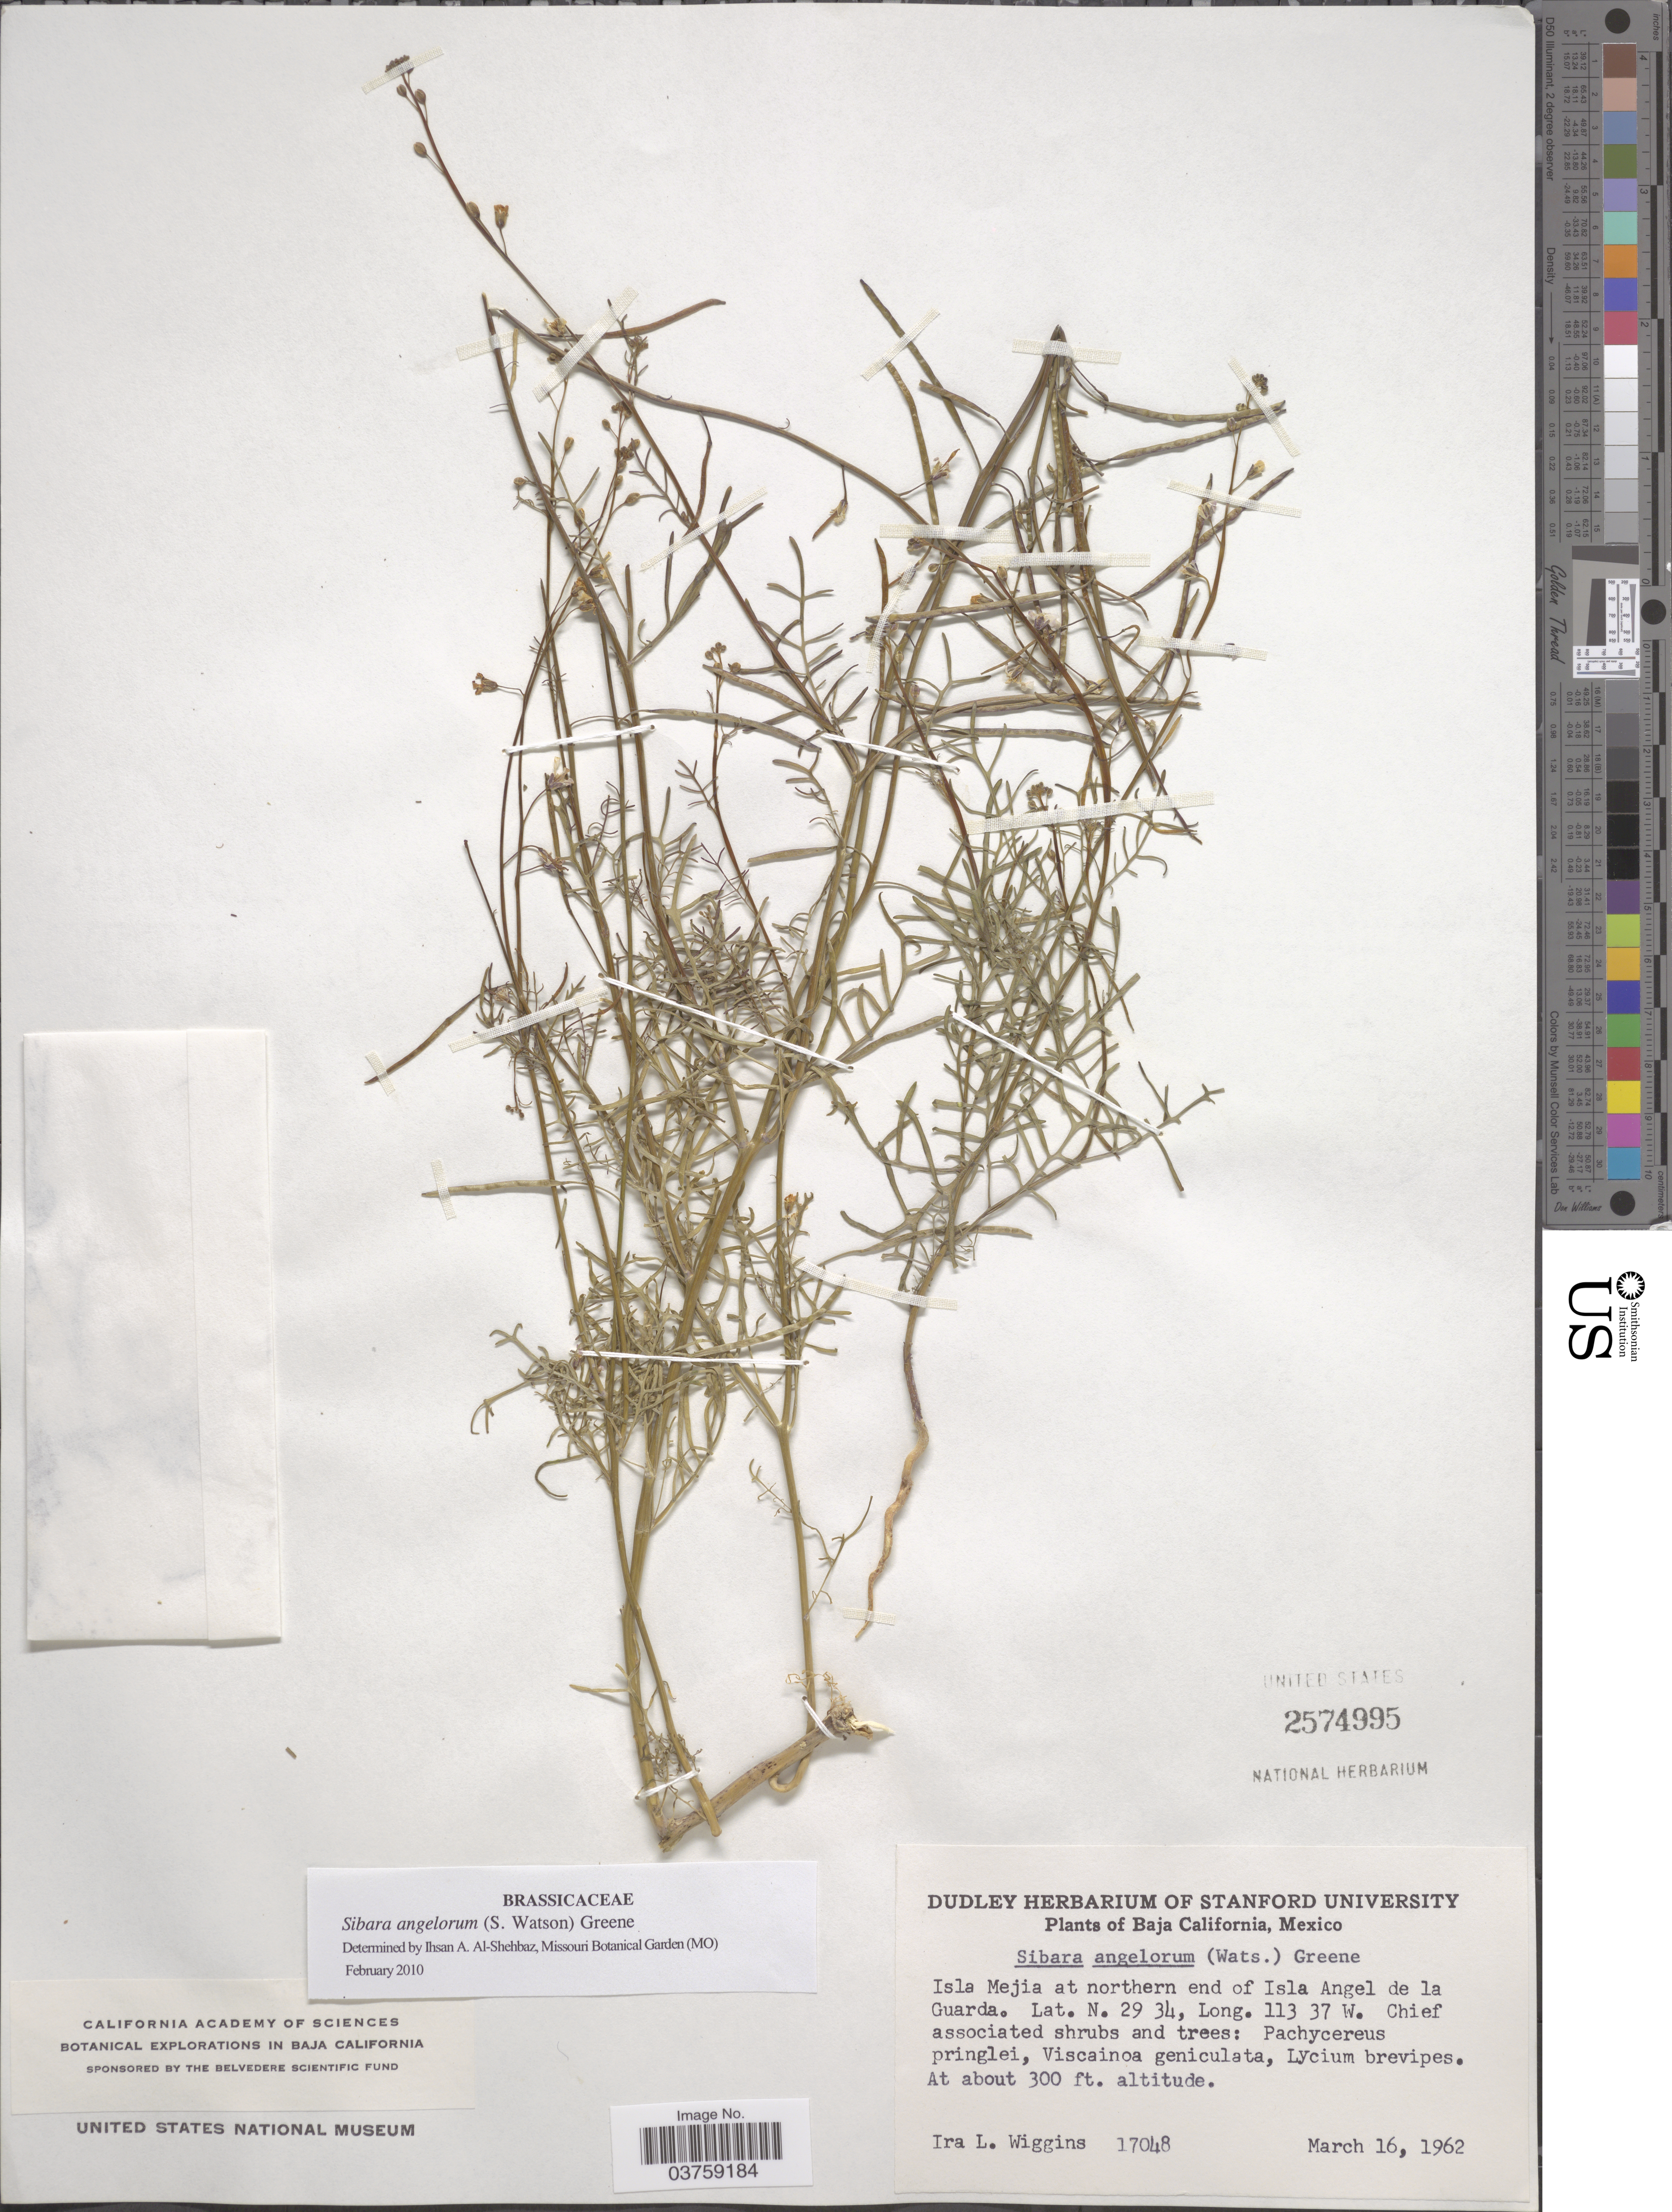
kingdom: Plantae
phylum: Tracheophyta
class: Magnoliopsida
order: Brassicales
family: Brassicaceae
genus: Sibara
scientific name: Sibara angelorum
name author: (S. Watson) Greene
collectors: I. L. Wiggins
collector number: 17048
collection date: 1962-03-16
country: Mexico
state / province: Baja California Norte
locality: Isla Mejia at northern end of Isla Angel de la Guarda.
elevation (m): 91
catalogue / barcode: US 2574995